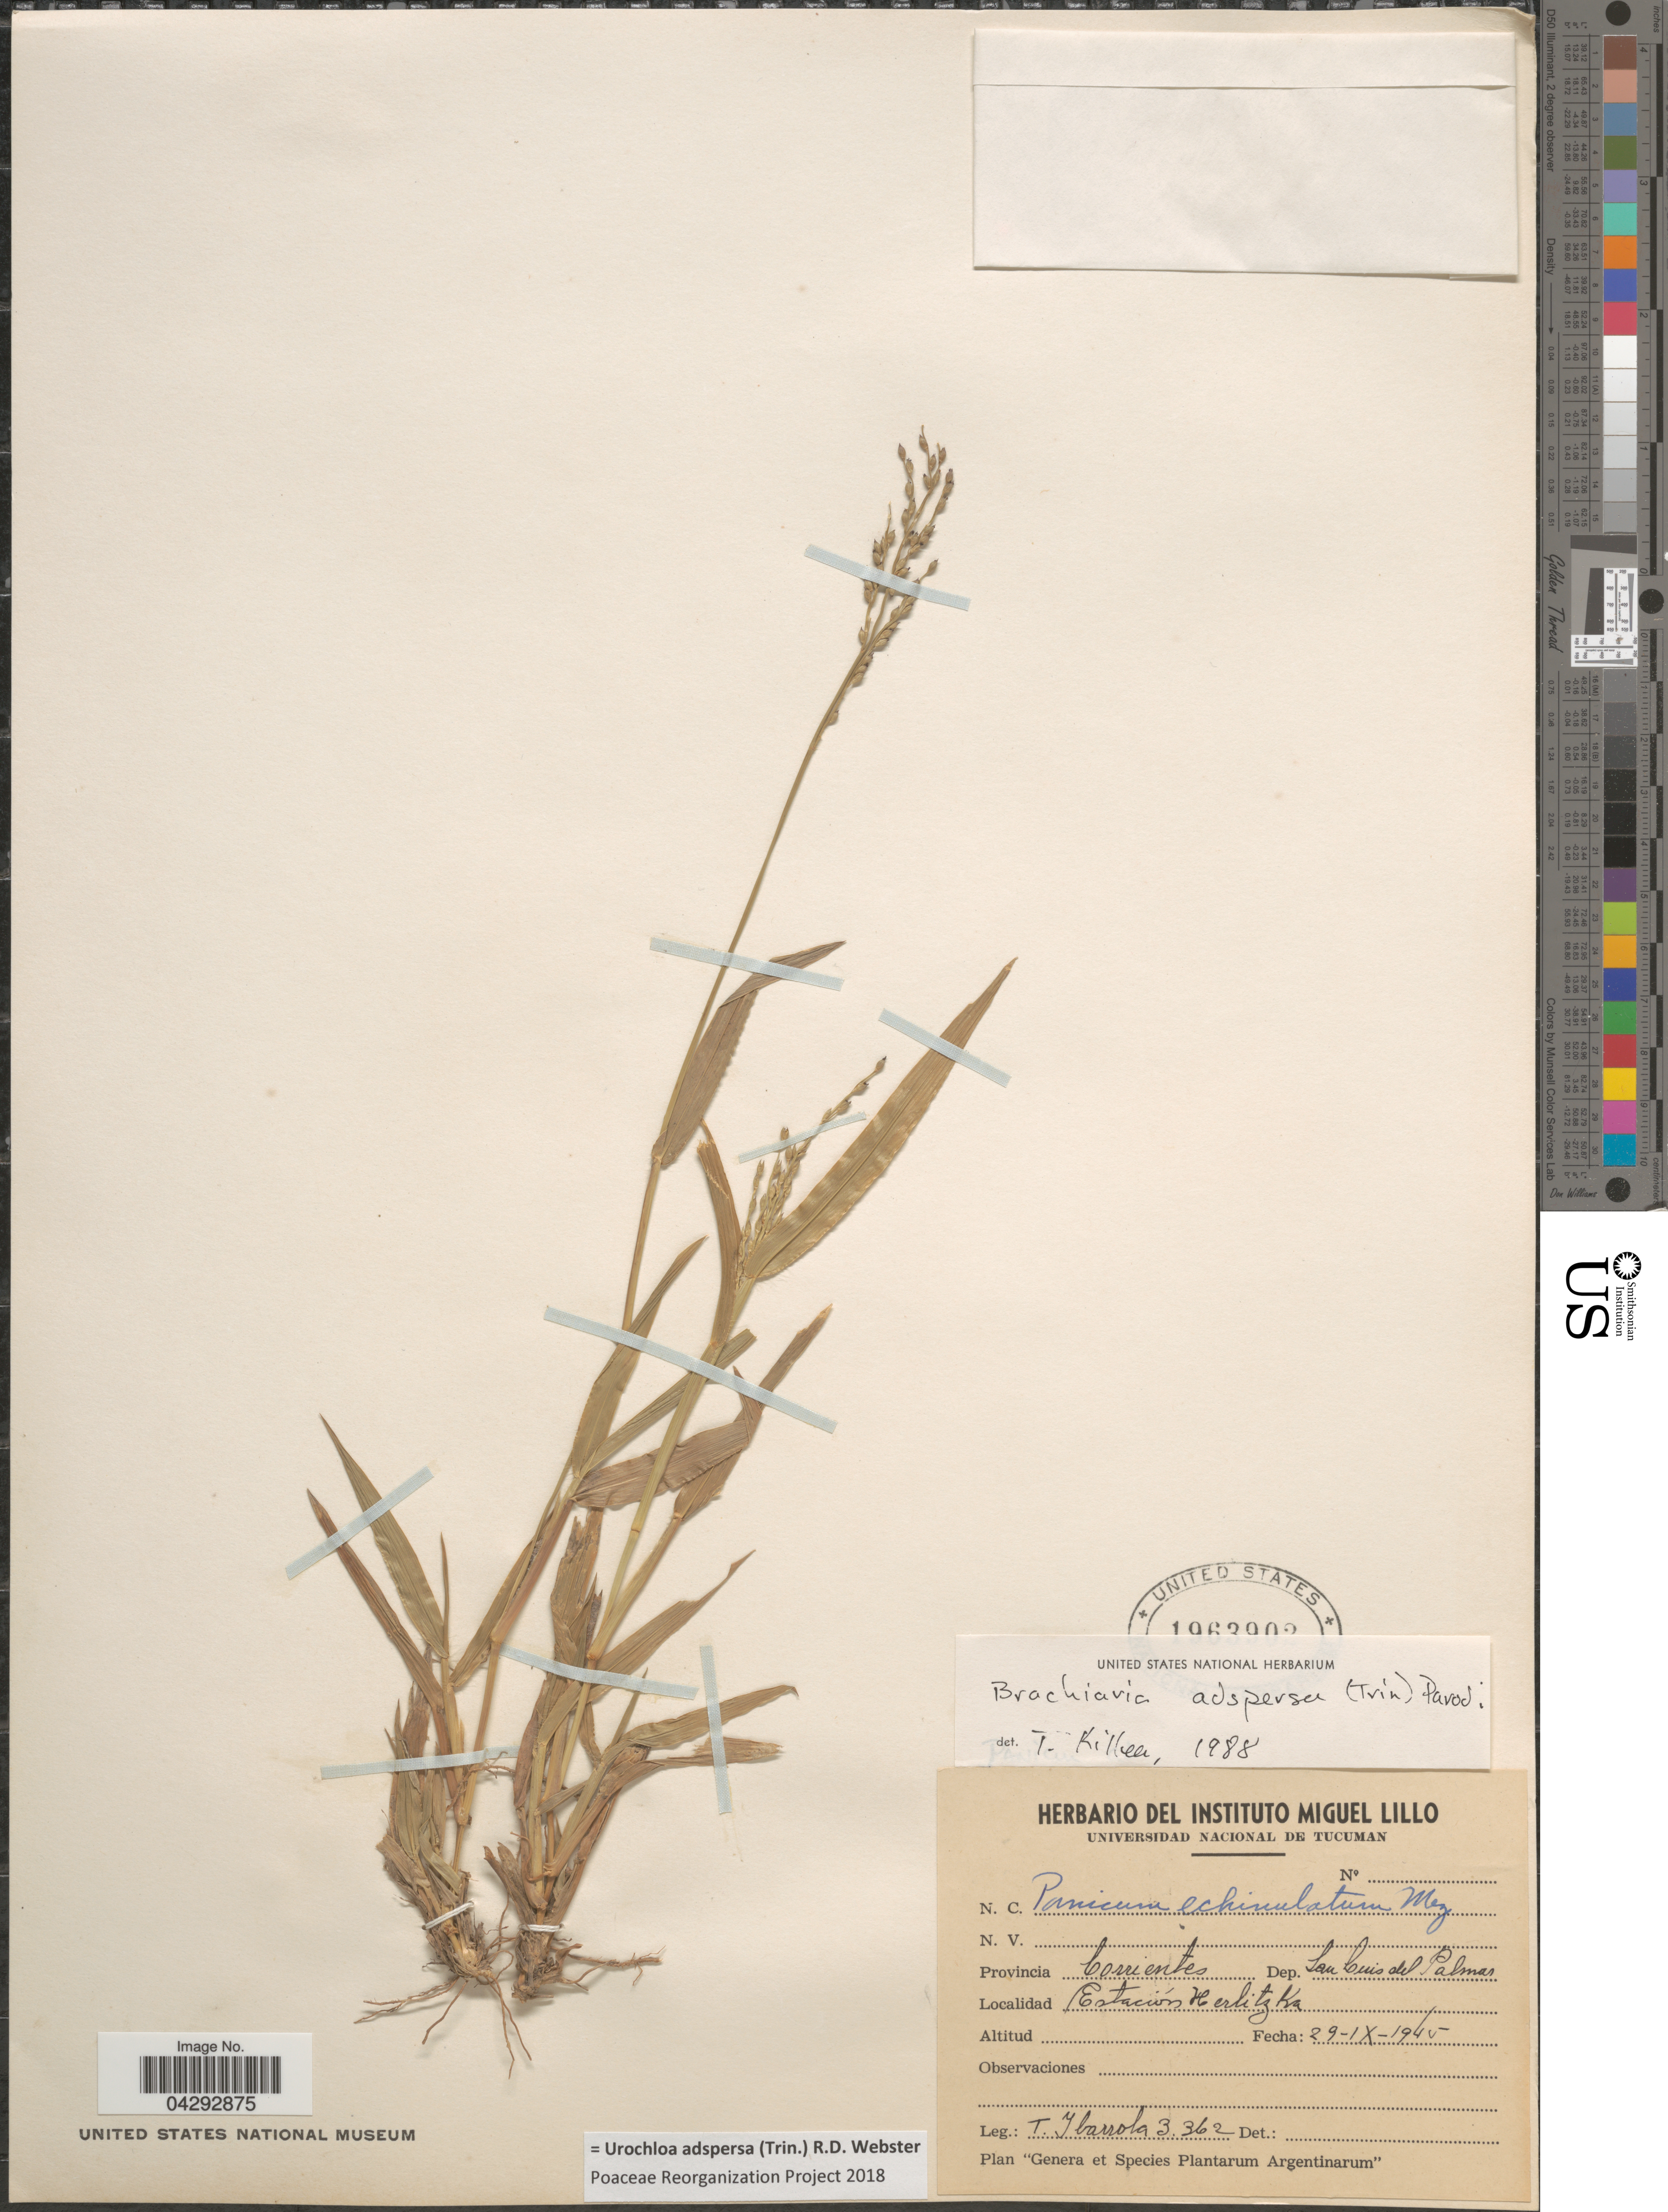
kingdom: Plantae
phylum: Tracheophyta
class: Liliopsida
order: Poales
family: Poaceae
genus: Urochloa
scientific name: Urochloa adspersa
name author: (Trin.) R.D. Webster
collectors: T. Ibarrola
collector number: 3362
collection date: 1940-09-29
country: Argentina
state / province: Corrientes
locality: Dep. San Luis del Palmas. Estación Herlitzka.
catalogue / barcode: US 1963902